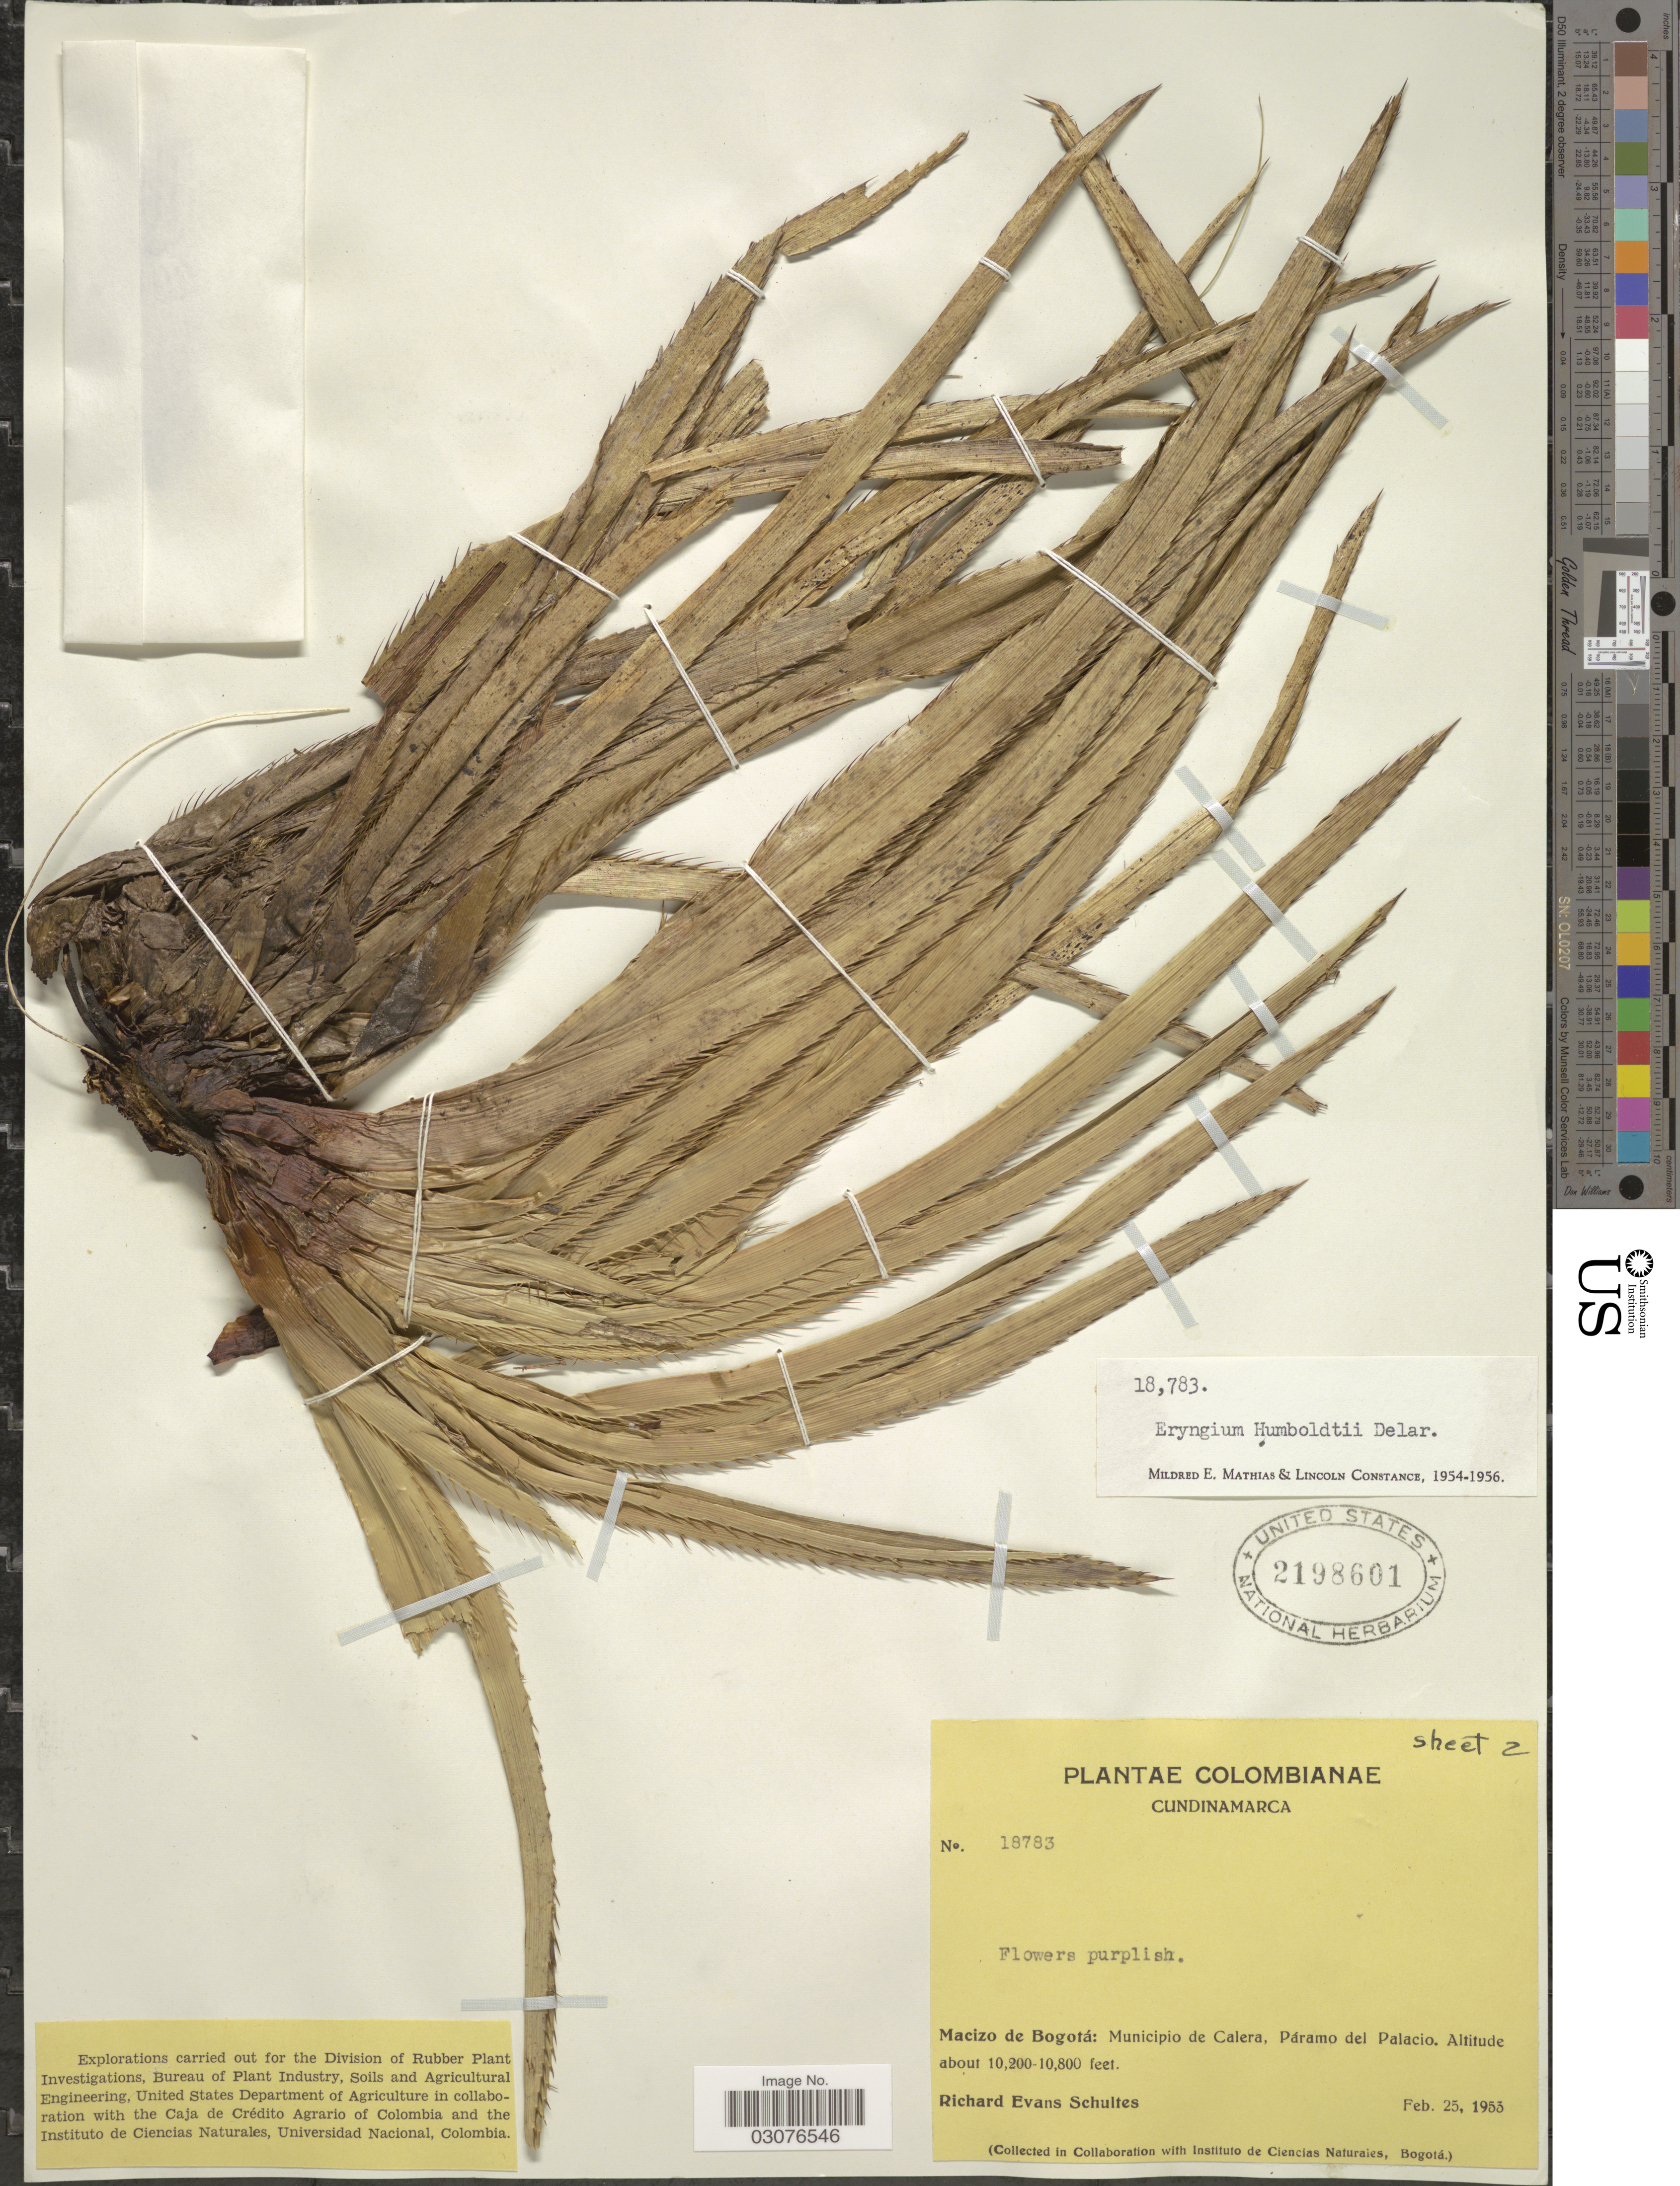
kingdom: Plantae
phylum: Tracheophyta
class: Magnoliopsida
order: Apiales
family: Apiaceae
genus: Eryngium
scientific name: Eryngium humboldtii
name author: F. Delaroche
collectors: R. E. Schultes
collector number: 18783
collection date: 1953-02-25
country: Colombia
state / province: Cundinamarca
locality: Macizo de Bogotá: Municipio de Calera, Páramo del Palacio.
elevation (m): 3109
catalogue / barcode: US 2198601